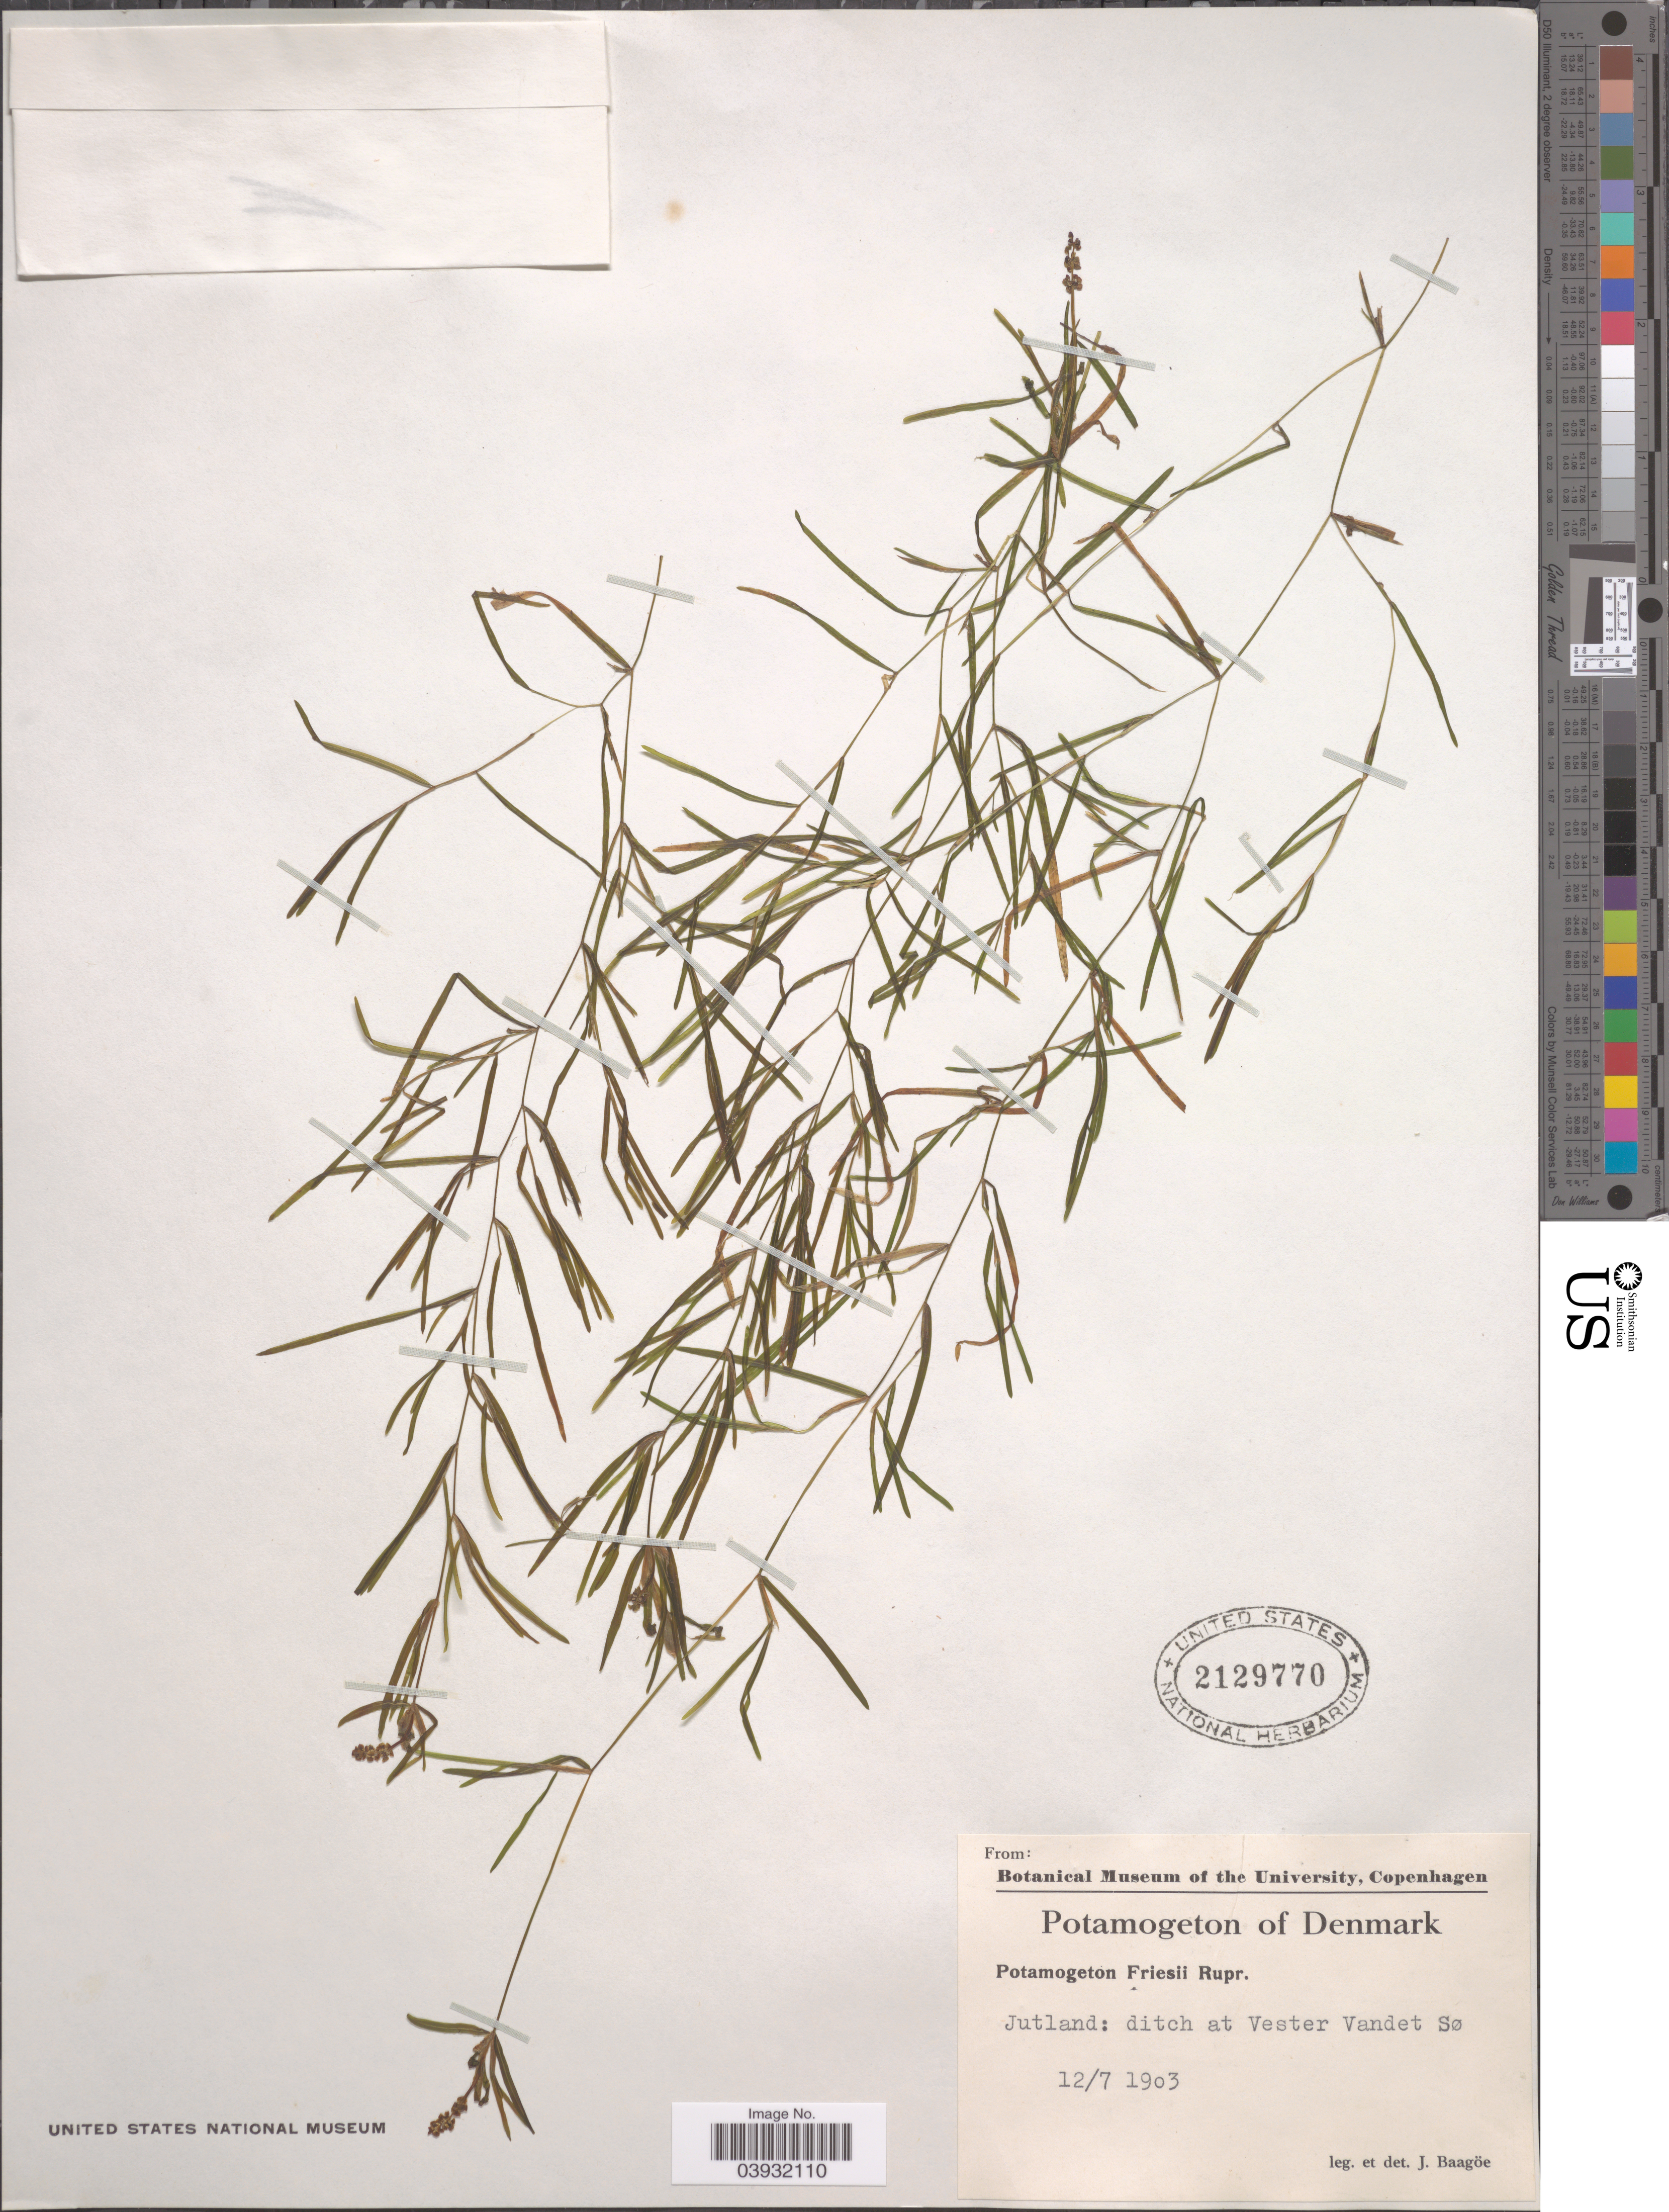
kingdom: Plantae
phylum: Tracheophyta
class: Liliopsida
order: Alismatales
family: Potamogetonaceae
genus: Potamogeton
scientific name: Potamogeton friesii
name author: Rupr.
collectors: J. Baagoe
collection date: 1903-07-12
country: Denmark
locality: Jutland: ditch at Vester Vandet Sø.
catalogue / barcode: US 2129770